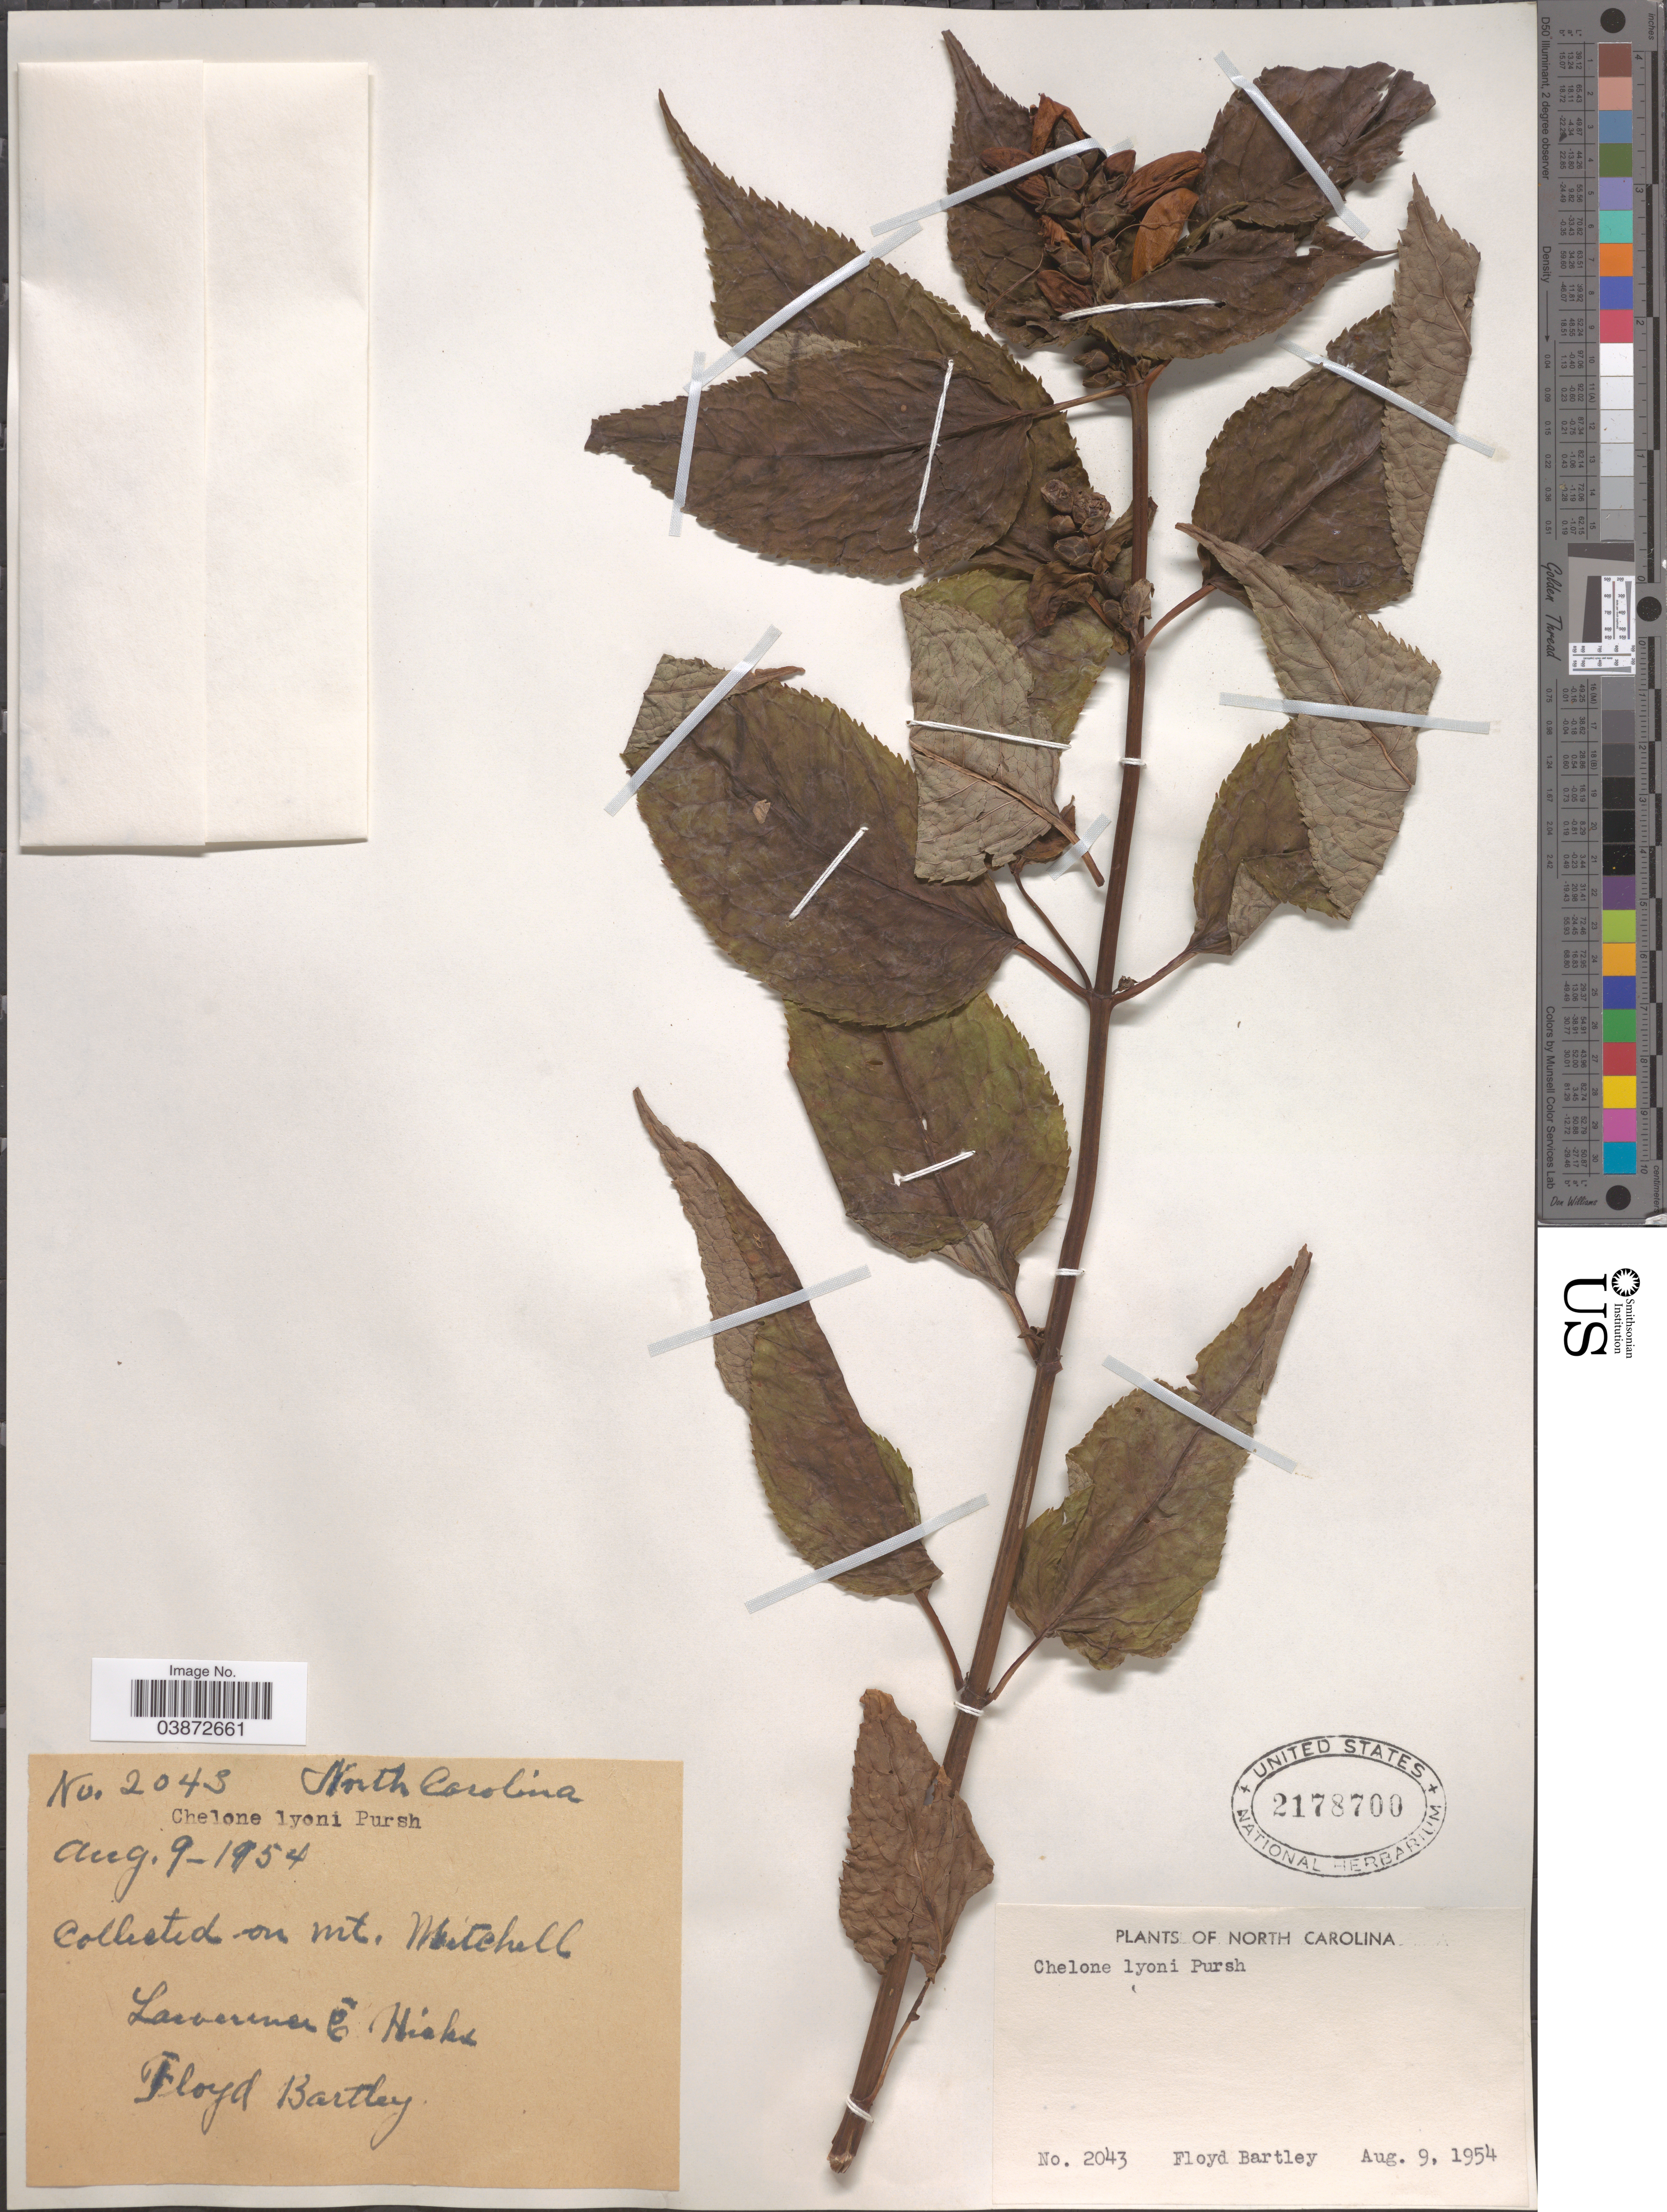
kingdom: Plantae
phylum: Tracheophyta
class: Magnoliopsida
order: Lamiales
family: Plantaginaceae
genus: Chelone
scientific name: Chelone lyonii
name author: Pursh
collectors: L. E. Hicks & F. Bartley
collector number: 2043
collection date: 1954-08-09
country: United States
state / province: North Carolina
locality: On Mt. Mitchell.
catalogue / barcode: US 2178700